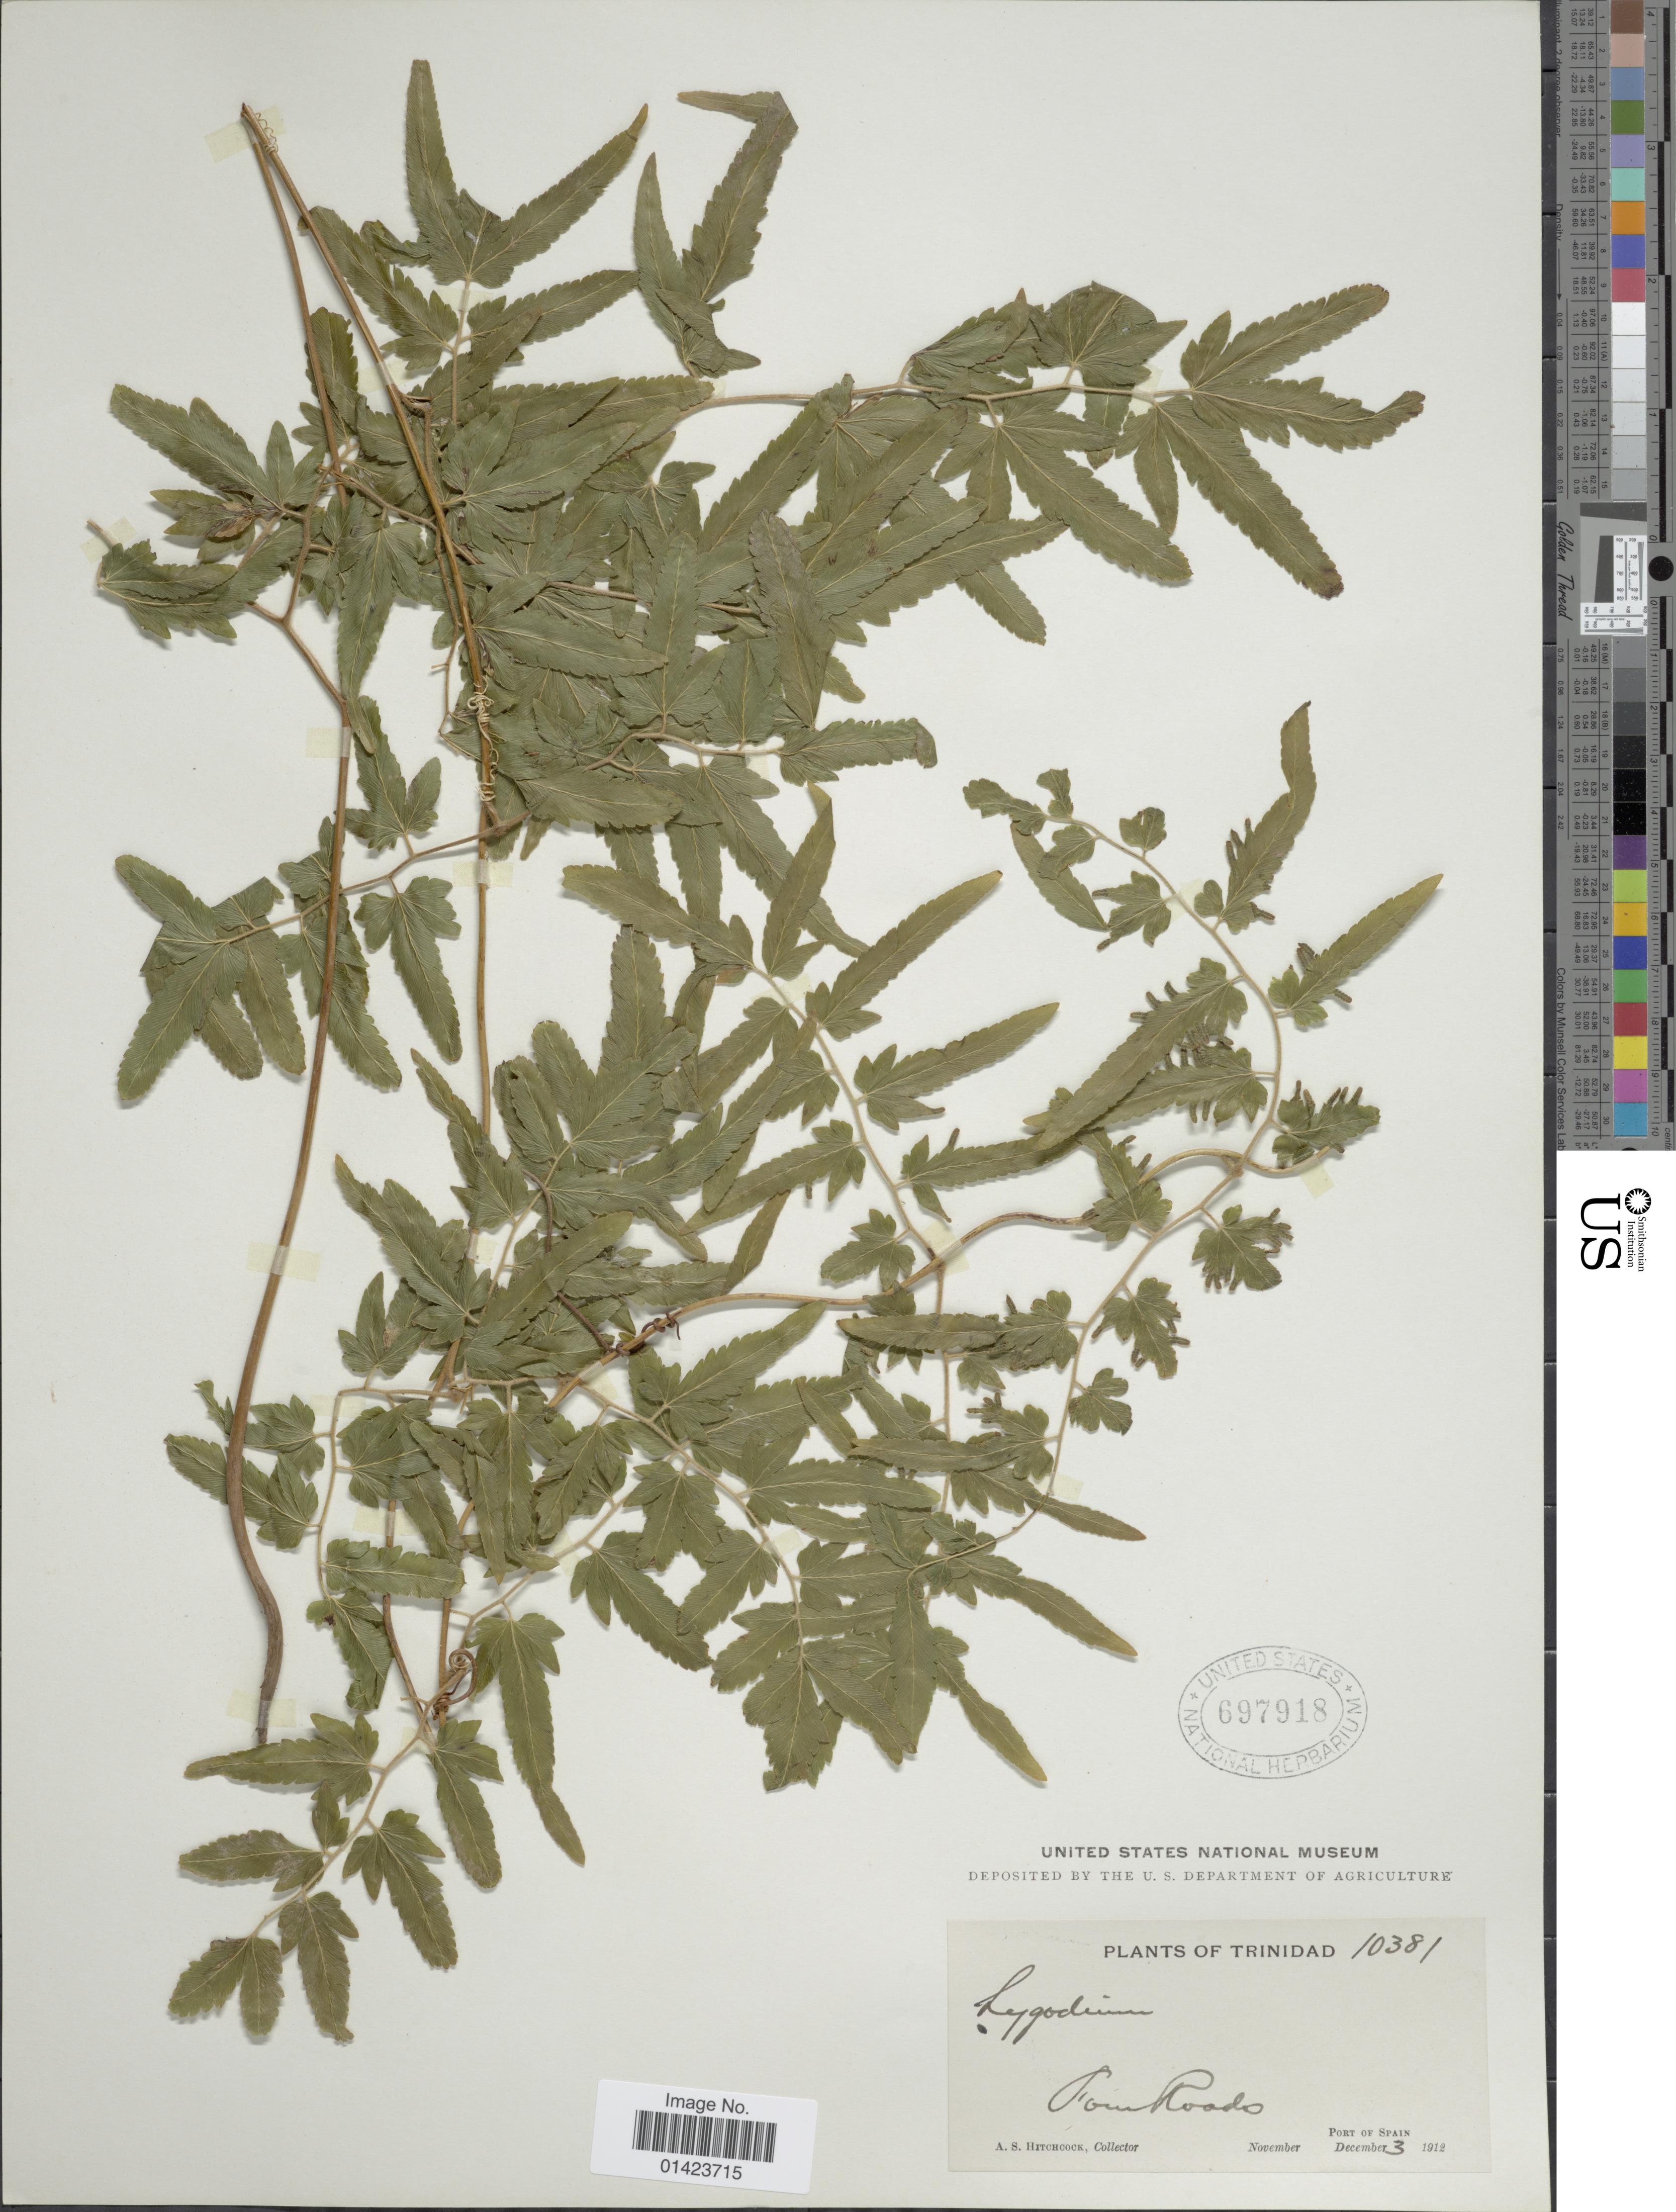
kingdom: Plantae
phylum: Tracheophyta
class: Polypodiopsida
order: Schizaeales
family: Lygodiaceae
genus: Lygodium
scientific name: Lygodium venustum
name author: Sw.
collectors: A. S. Hitchcock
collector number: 10381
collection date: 1912-12-03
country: Trinidad and Tobago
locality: Trinidad, Four Roads, Port of Spain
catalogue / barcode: US 697918